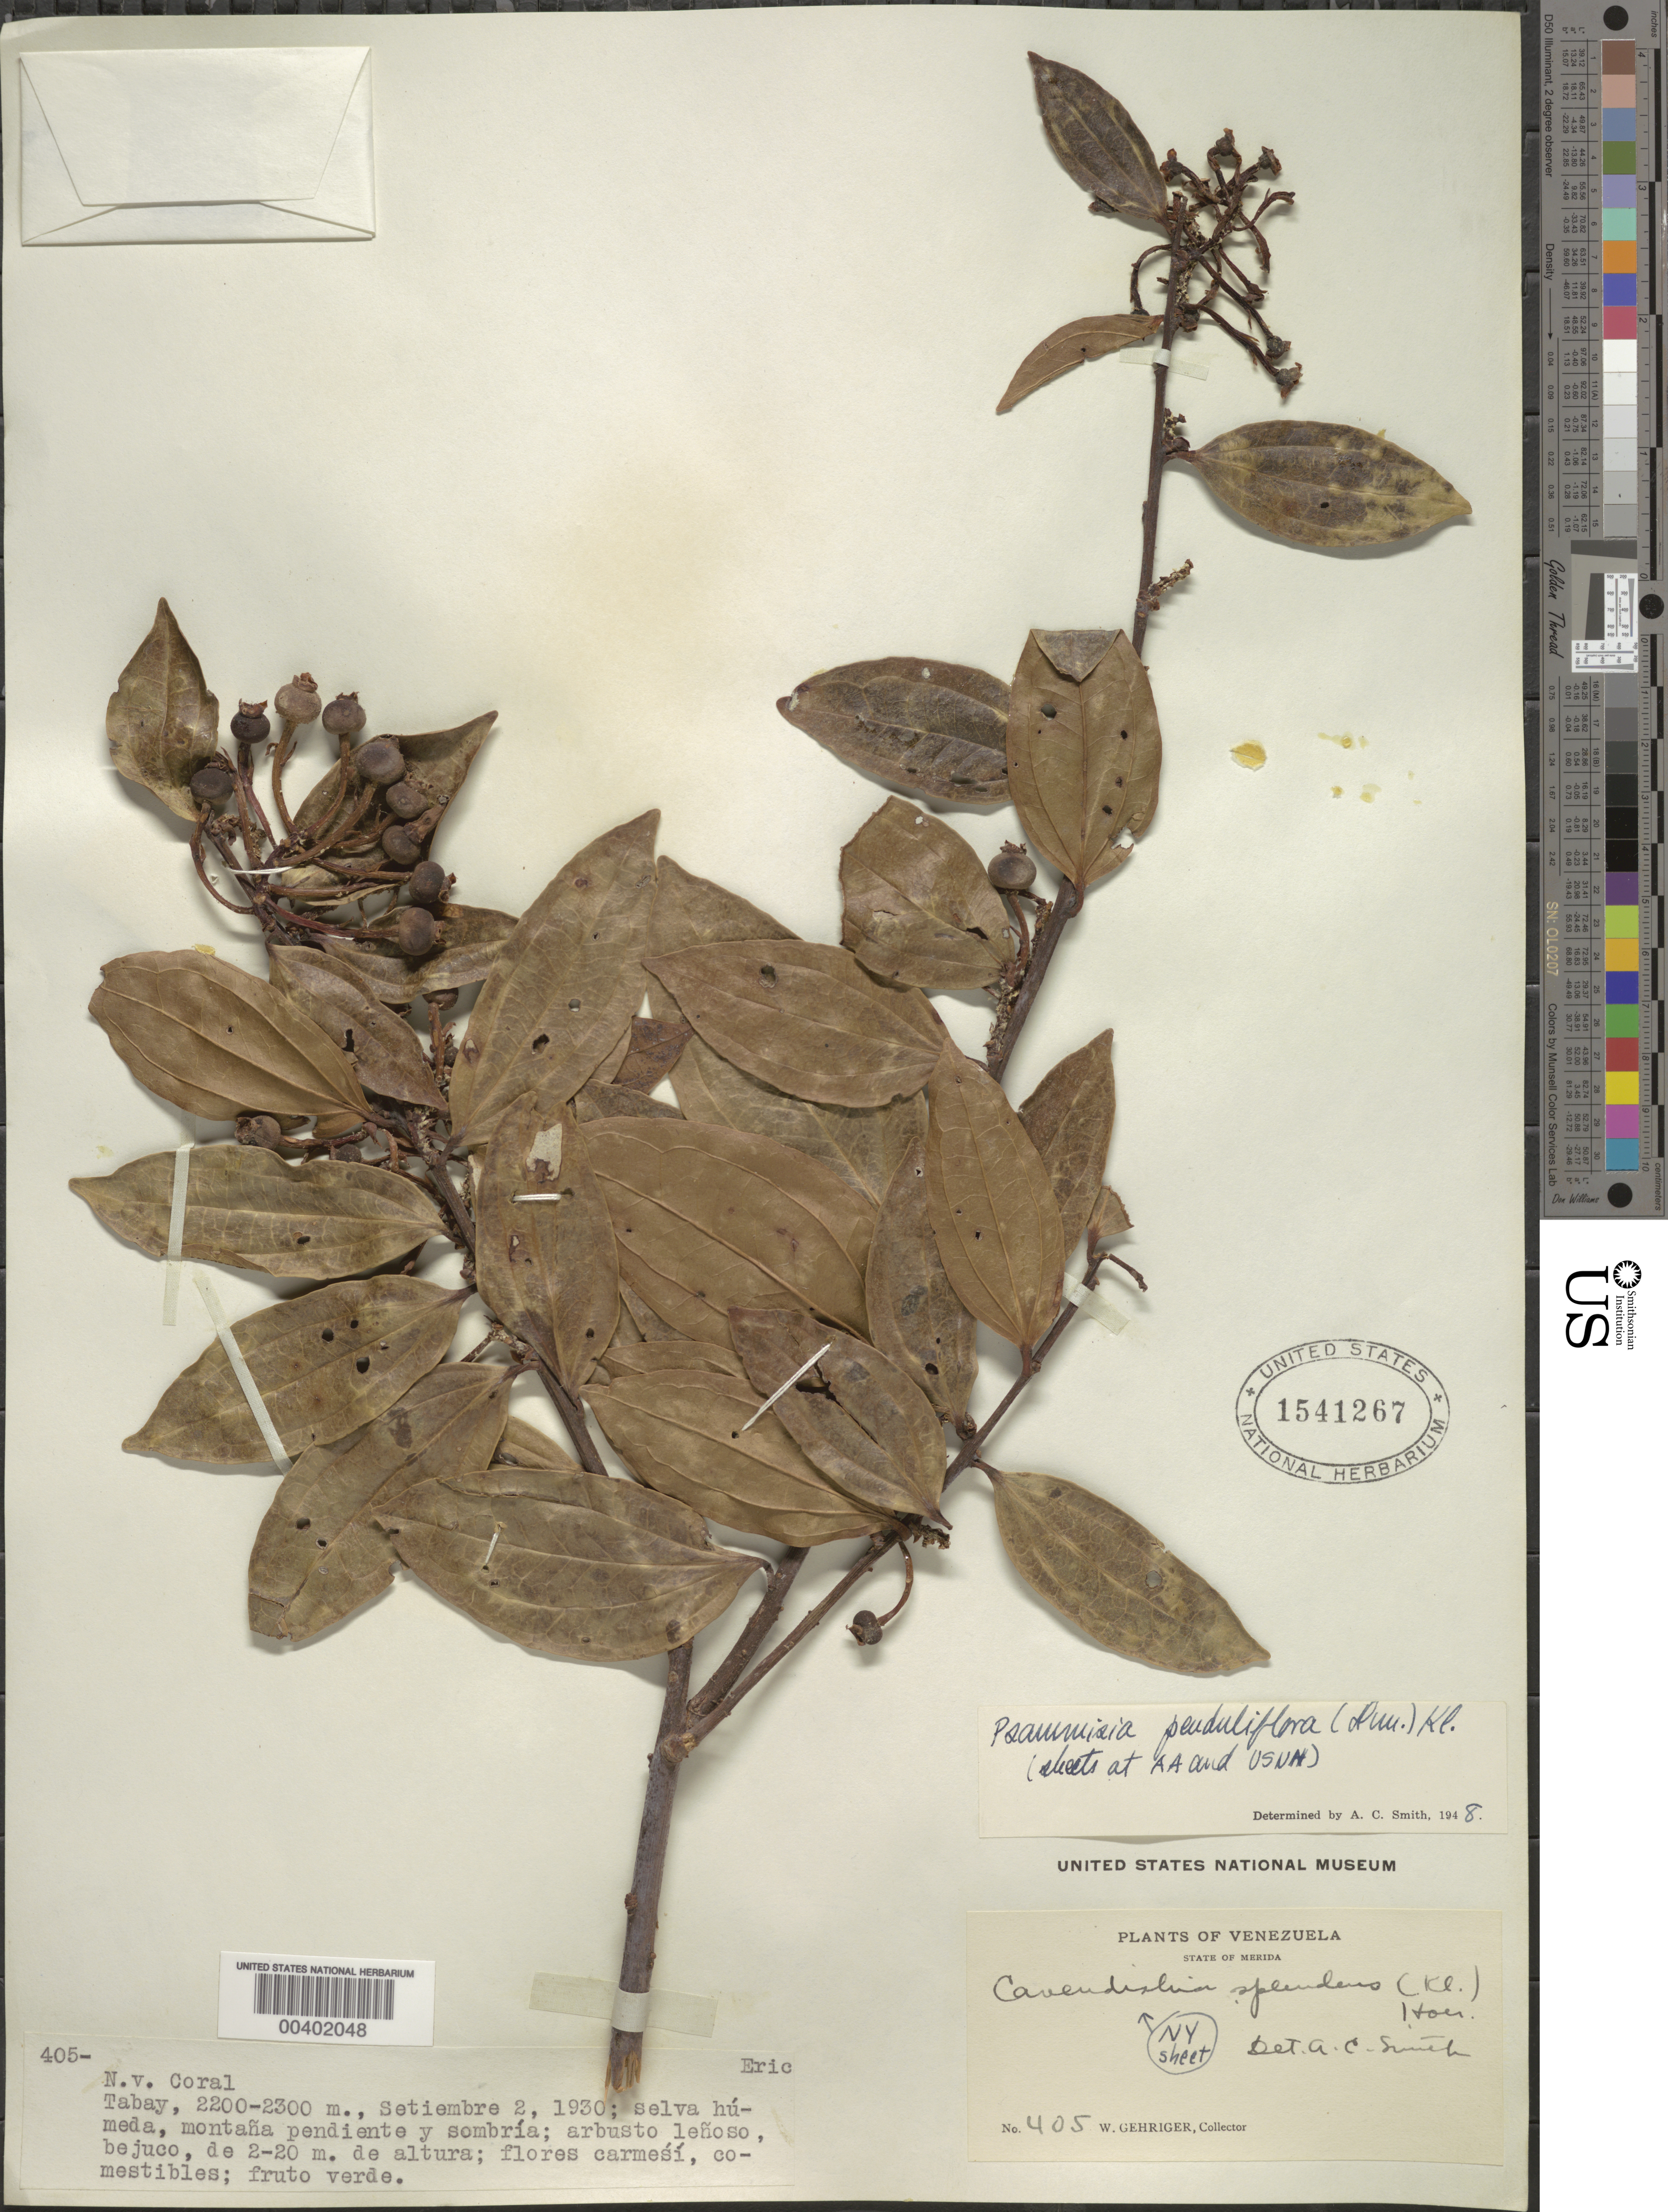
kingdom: Plantae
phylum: Tracheophyta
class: Magnoliopsida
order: Ericales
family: Ericaceae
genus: Psammisia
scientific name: Psammisia penduliflora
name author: (Dunal) Klotzsch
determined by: Smith, A. C.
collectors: W. Gehriger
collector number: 405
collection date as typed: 02 Sep 1930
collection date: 1930-09-02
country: Venezuela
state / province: Mérida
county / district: Libertador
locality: Tabay Tabay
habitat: Selva húmeda.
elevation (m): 2200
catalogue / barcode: US 1541267